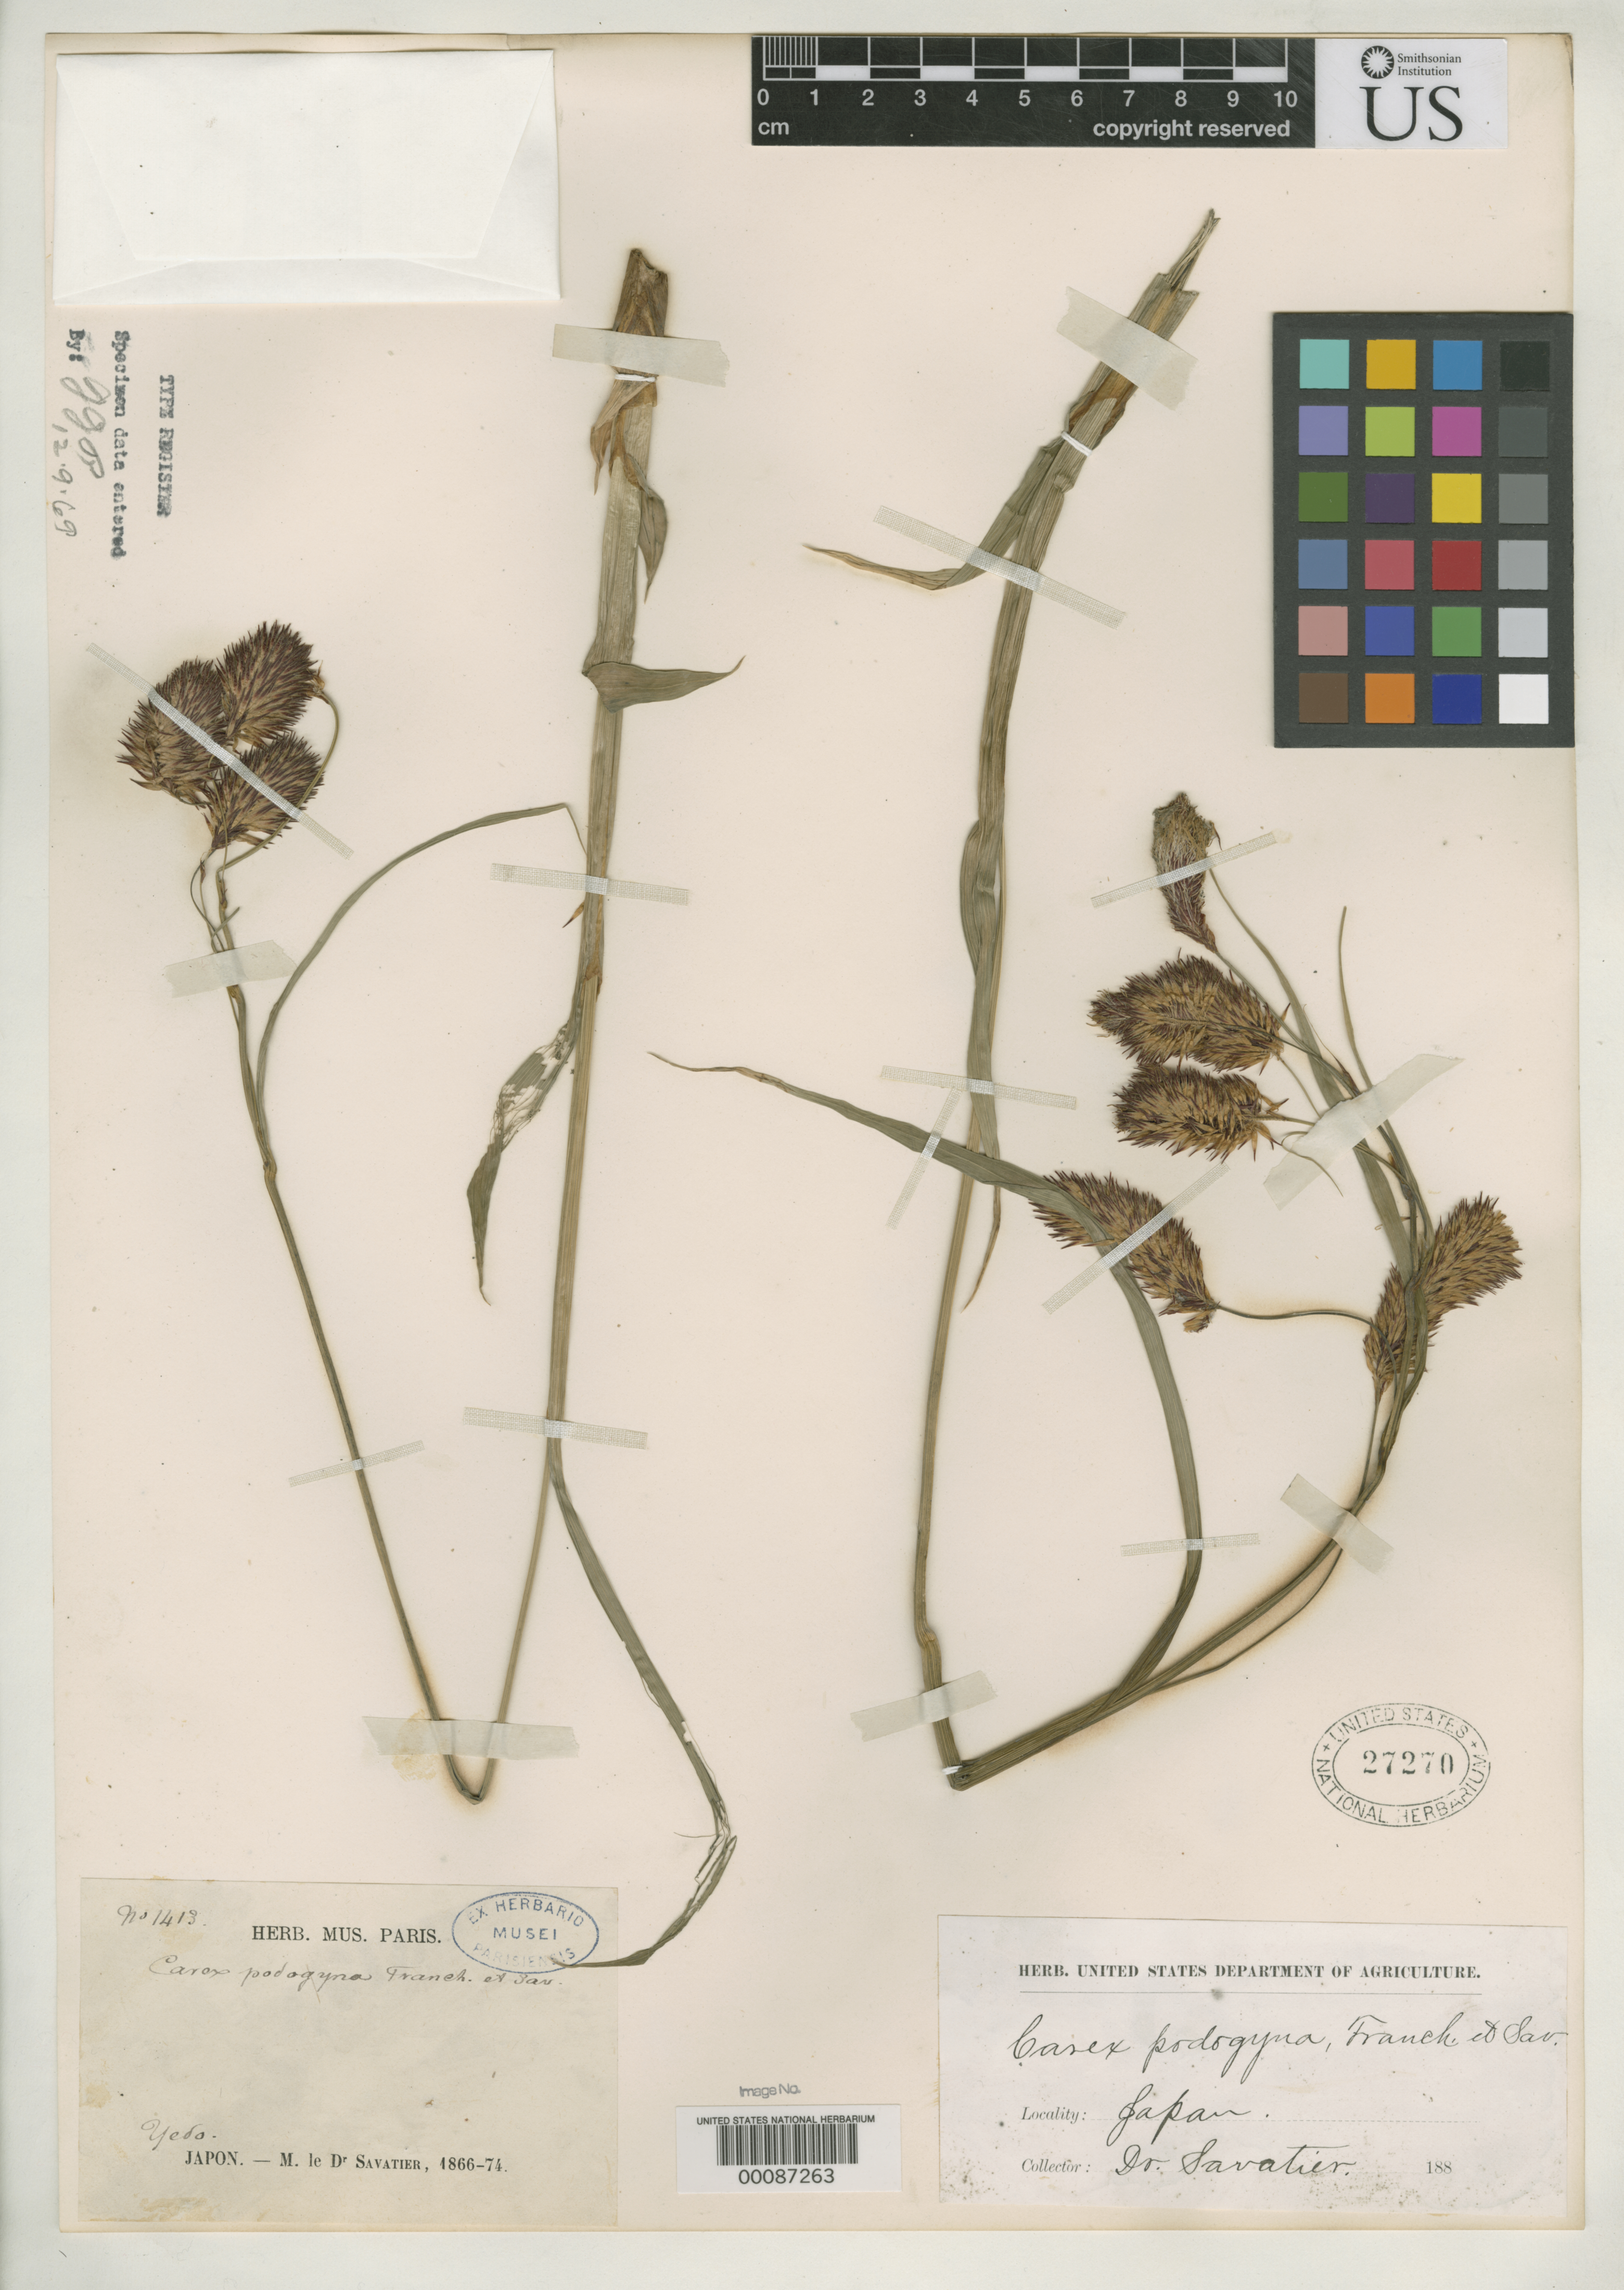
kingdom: Plantae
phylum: Tracheophyta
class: Liliopsida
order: Poales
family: Cyperaceae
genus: Carex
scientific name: Carex podogyna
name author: Franch. & Sav.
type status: Type Material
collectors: P. Savatier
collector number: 1413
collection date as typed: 1866 to -- --- 1874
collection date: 1866/1874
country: Japan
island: Honshu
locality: Tokyo.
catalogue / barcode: US 27270